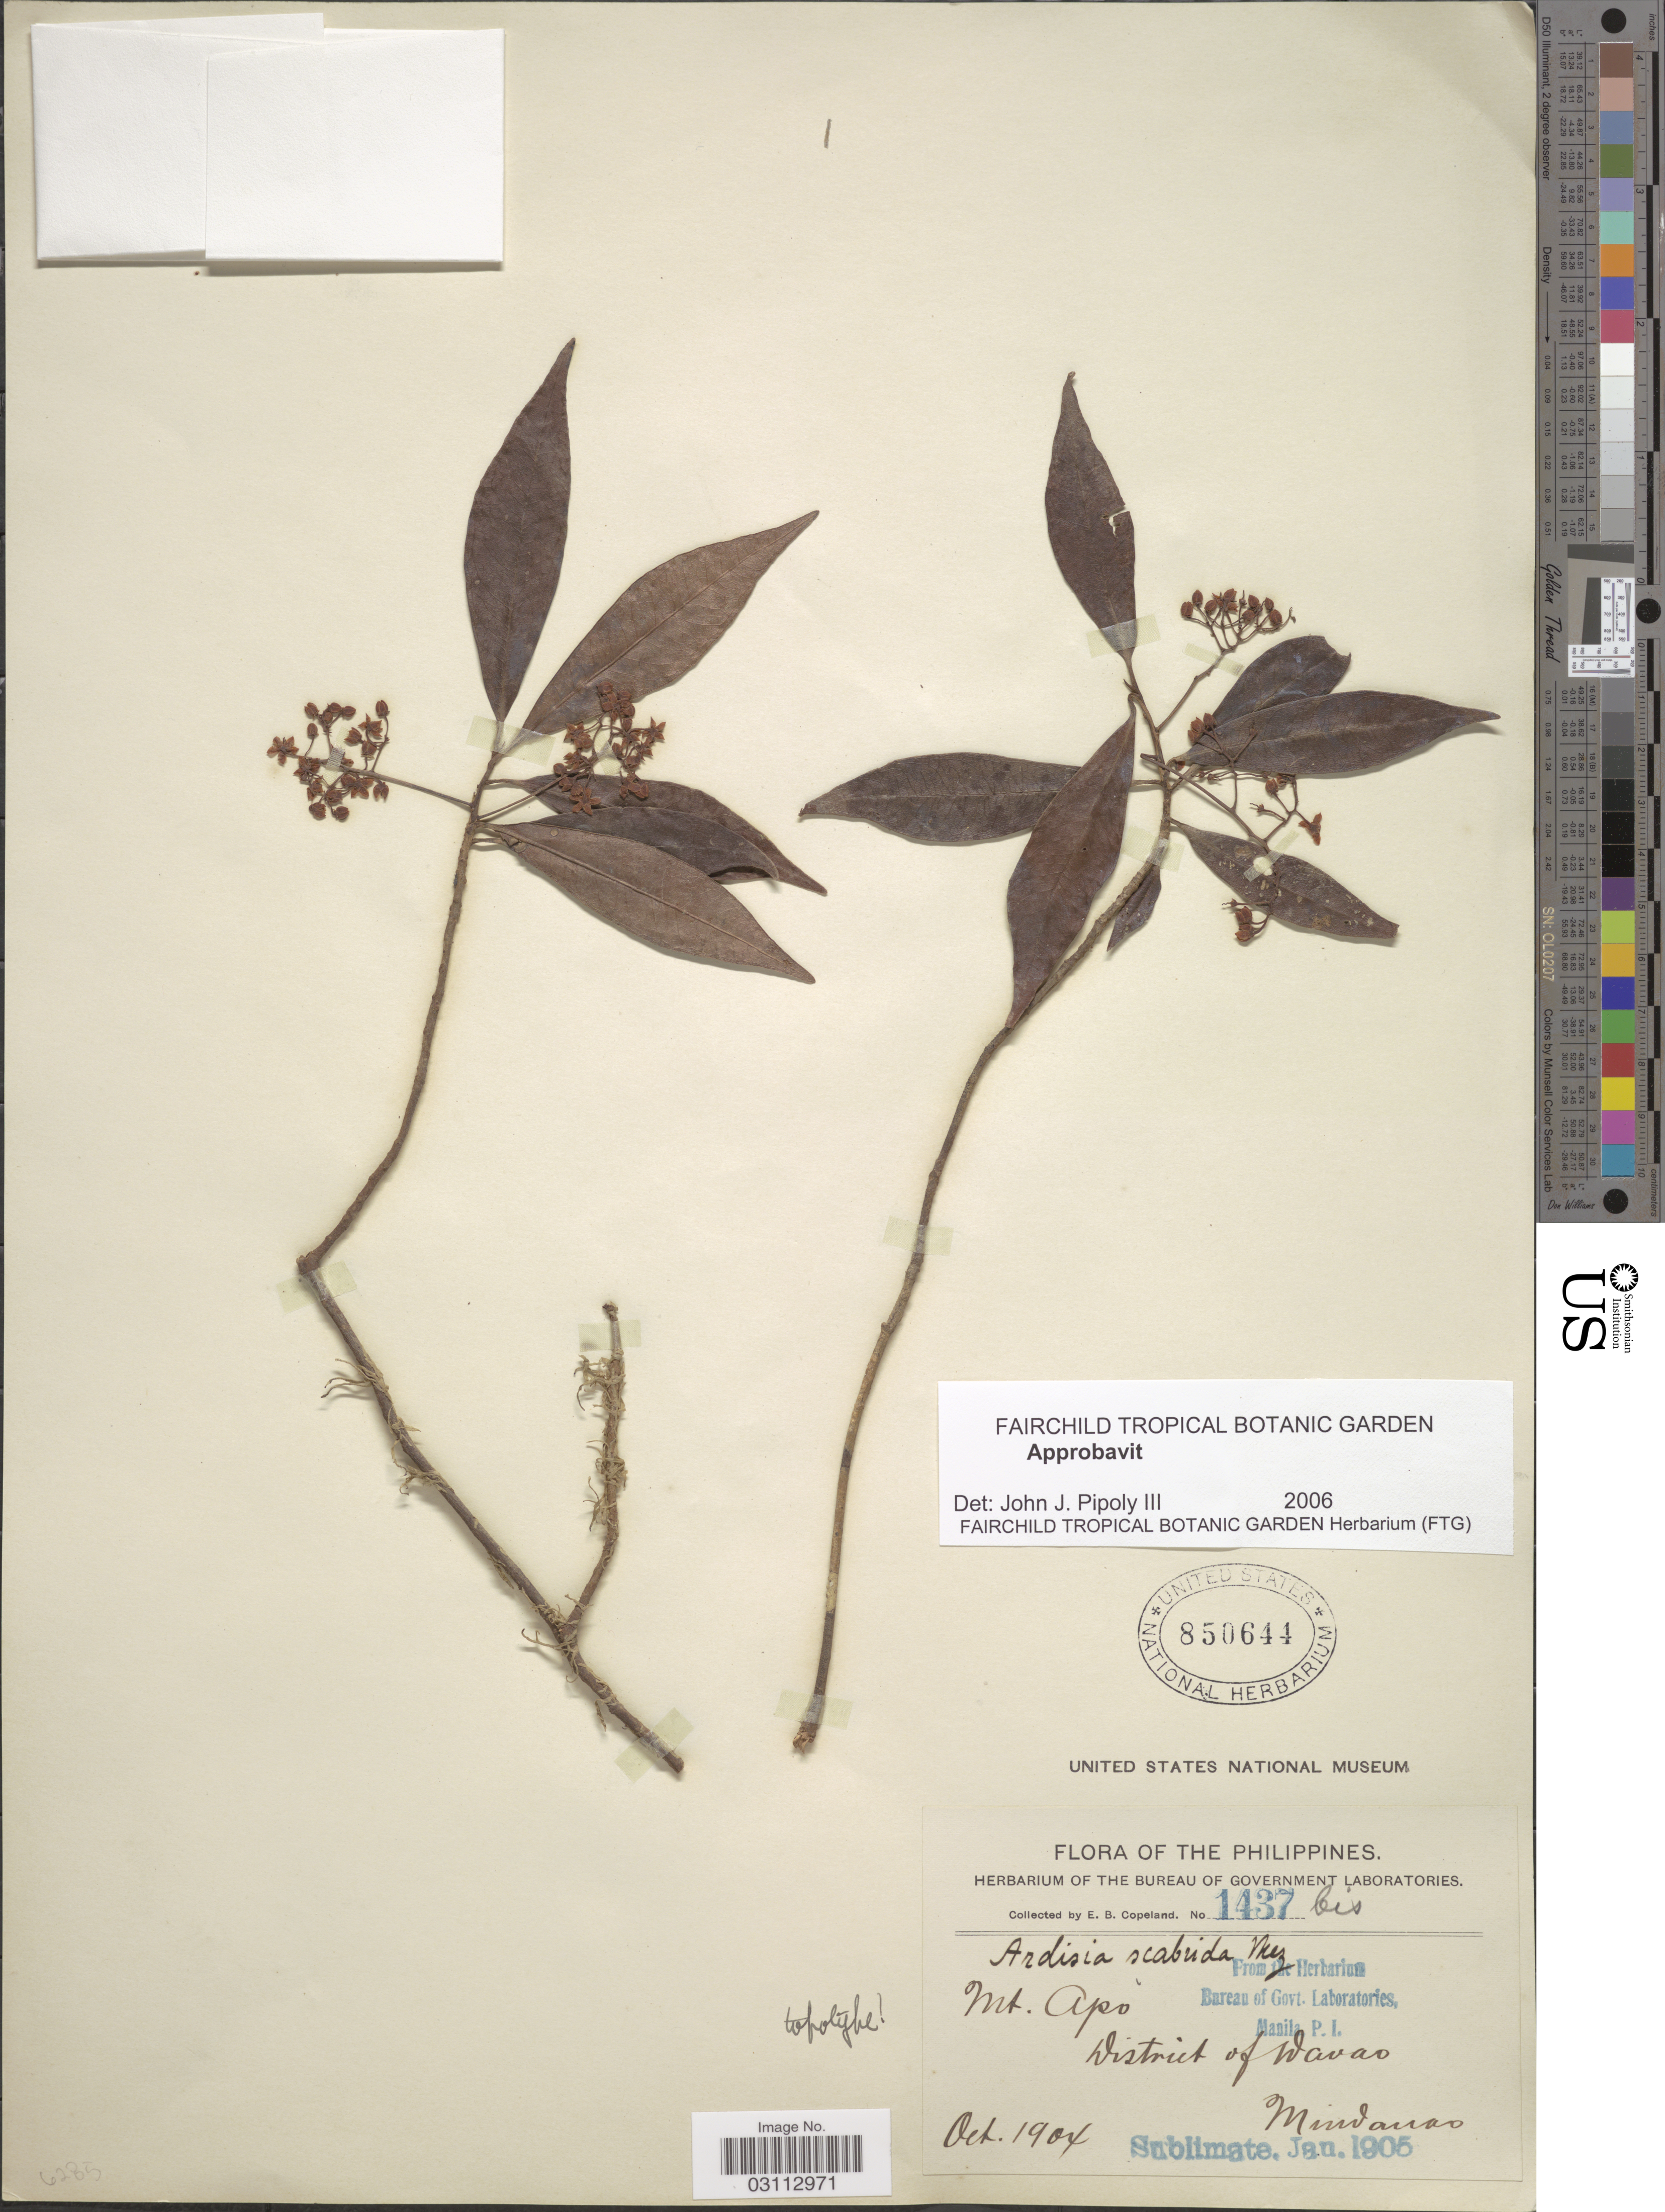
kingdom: Plantae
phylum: Tracheophyta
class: Magnoliopsida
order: Ericales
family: Primulaceae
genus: Ardisia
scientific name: Ardisia scabrida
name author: Mez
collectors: E. B. Copeland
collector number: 1437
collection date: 1904-10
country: Philippines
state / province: Davao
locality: Mt. Apo. District of Davao. Mindanao.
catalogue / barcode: US 850644